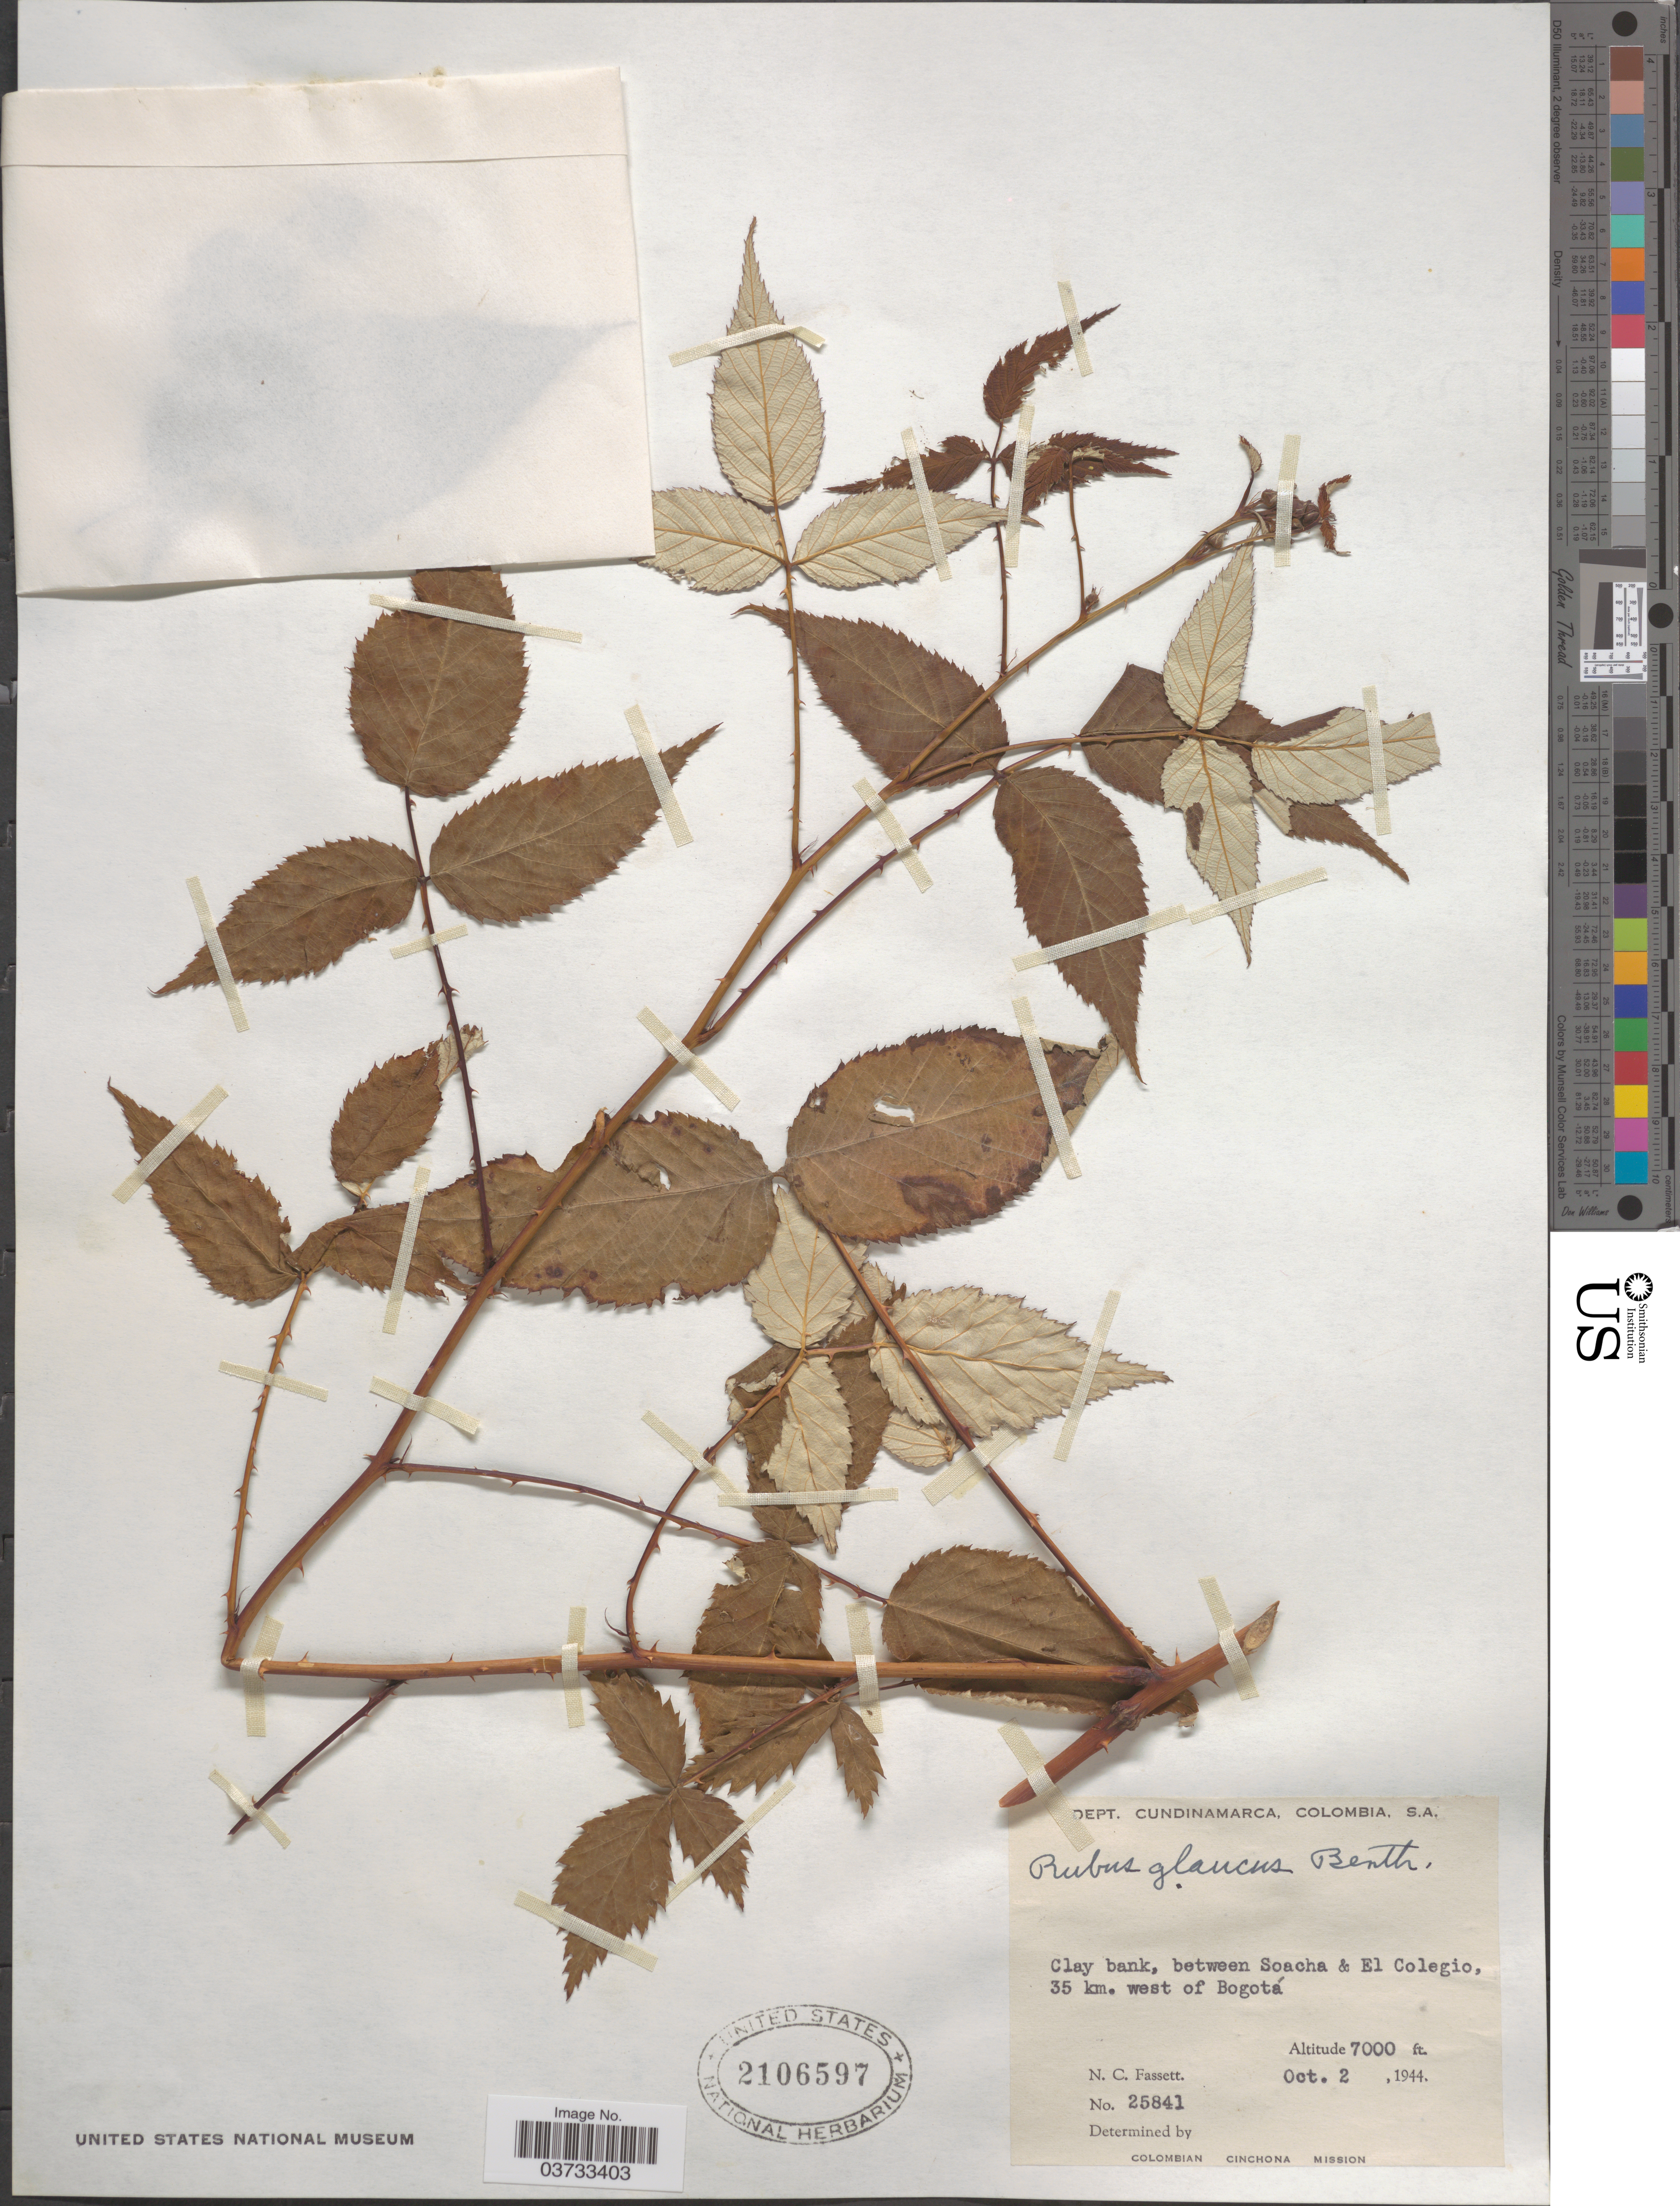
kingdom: Plantae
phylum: Tracheophyta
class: Magnoliopsida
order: Rosales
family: Rosaceae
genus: Rubus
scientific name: Rubus glaucus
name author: Benth.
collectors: N. C. Fassett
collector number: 25841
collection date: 1944-10-02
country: Colombia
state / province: Cundinamarca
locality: Dept. Cundinamarca. Clay bank, between Soacha & El Colegio, 35 km. west of Bogotá.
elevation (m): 2134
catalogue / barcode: US 2106597